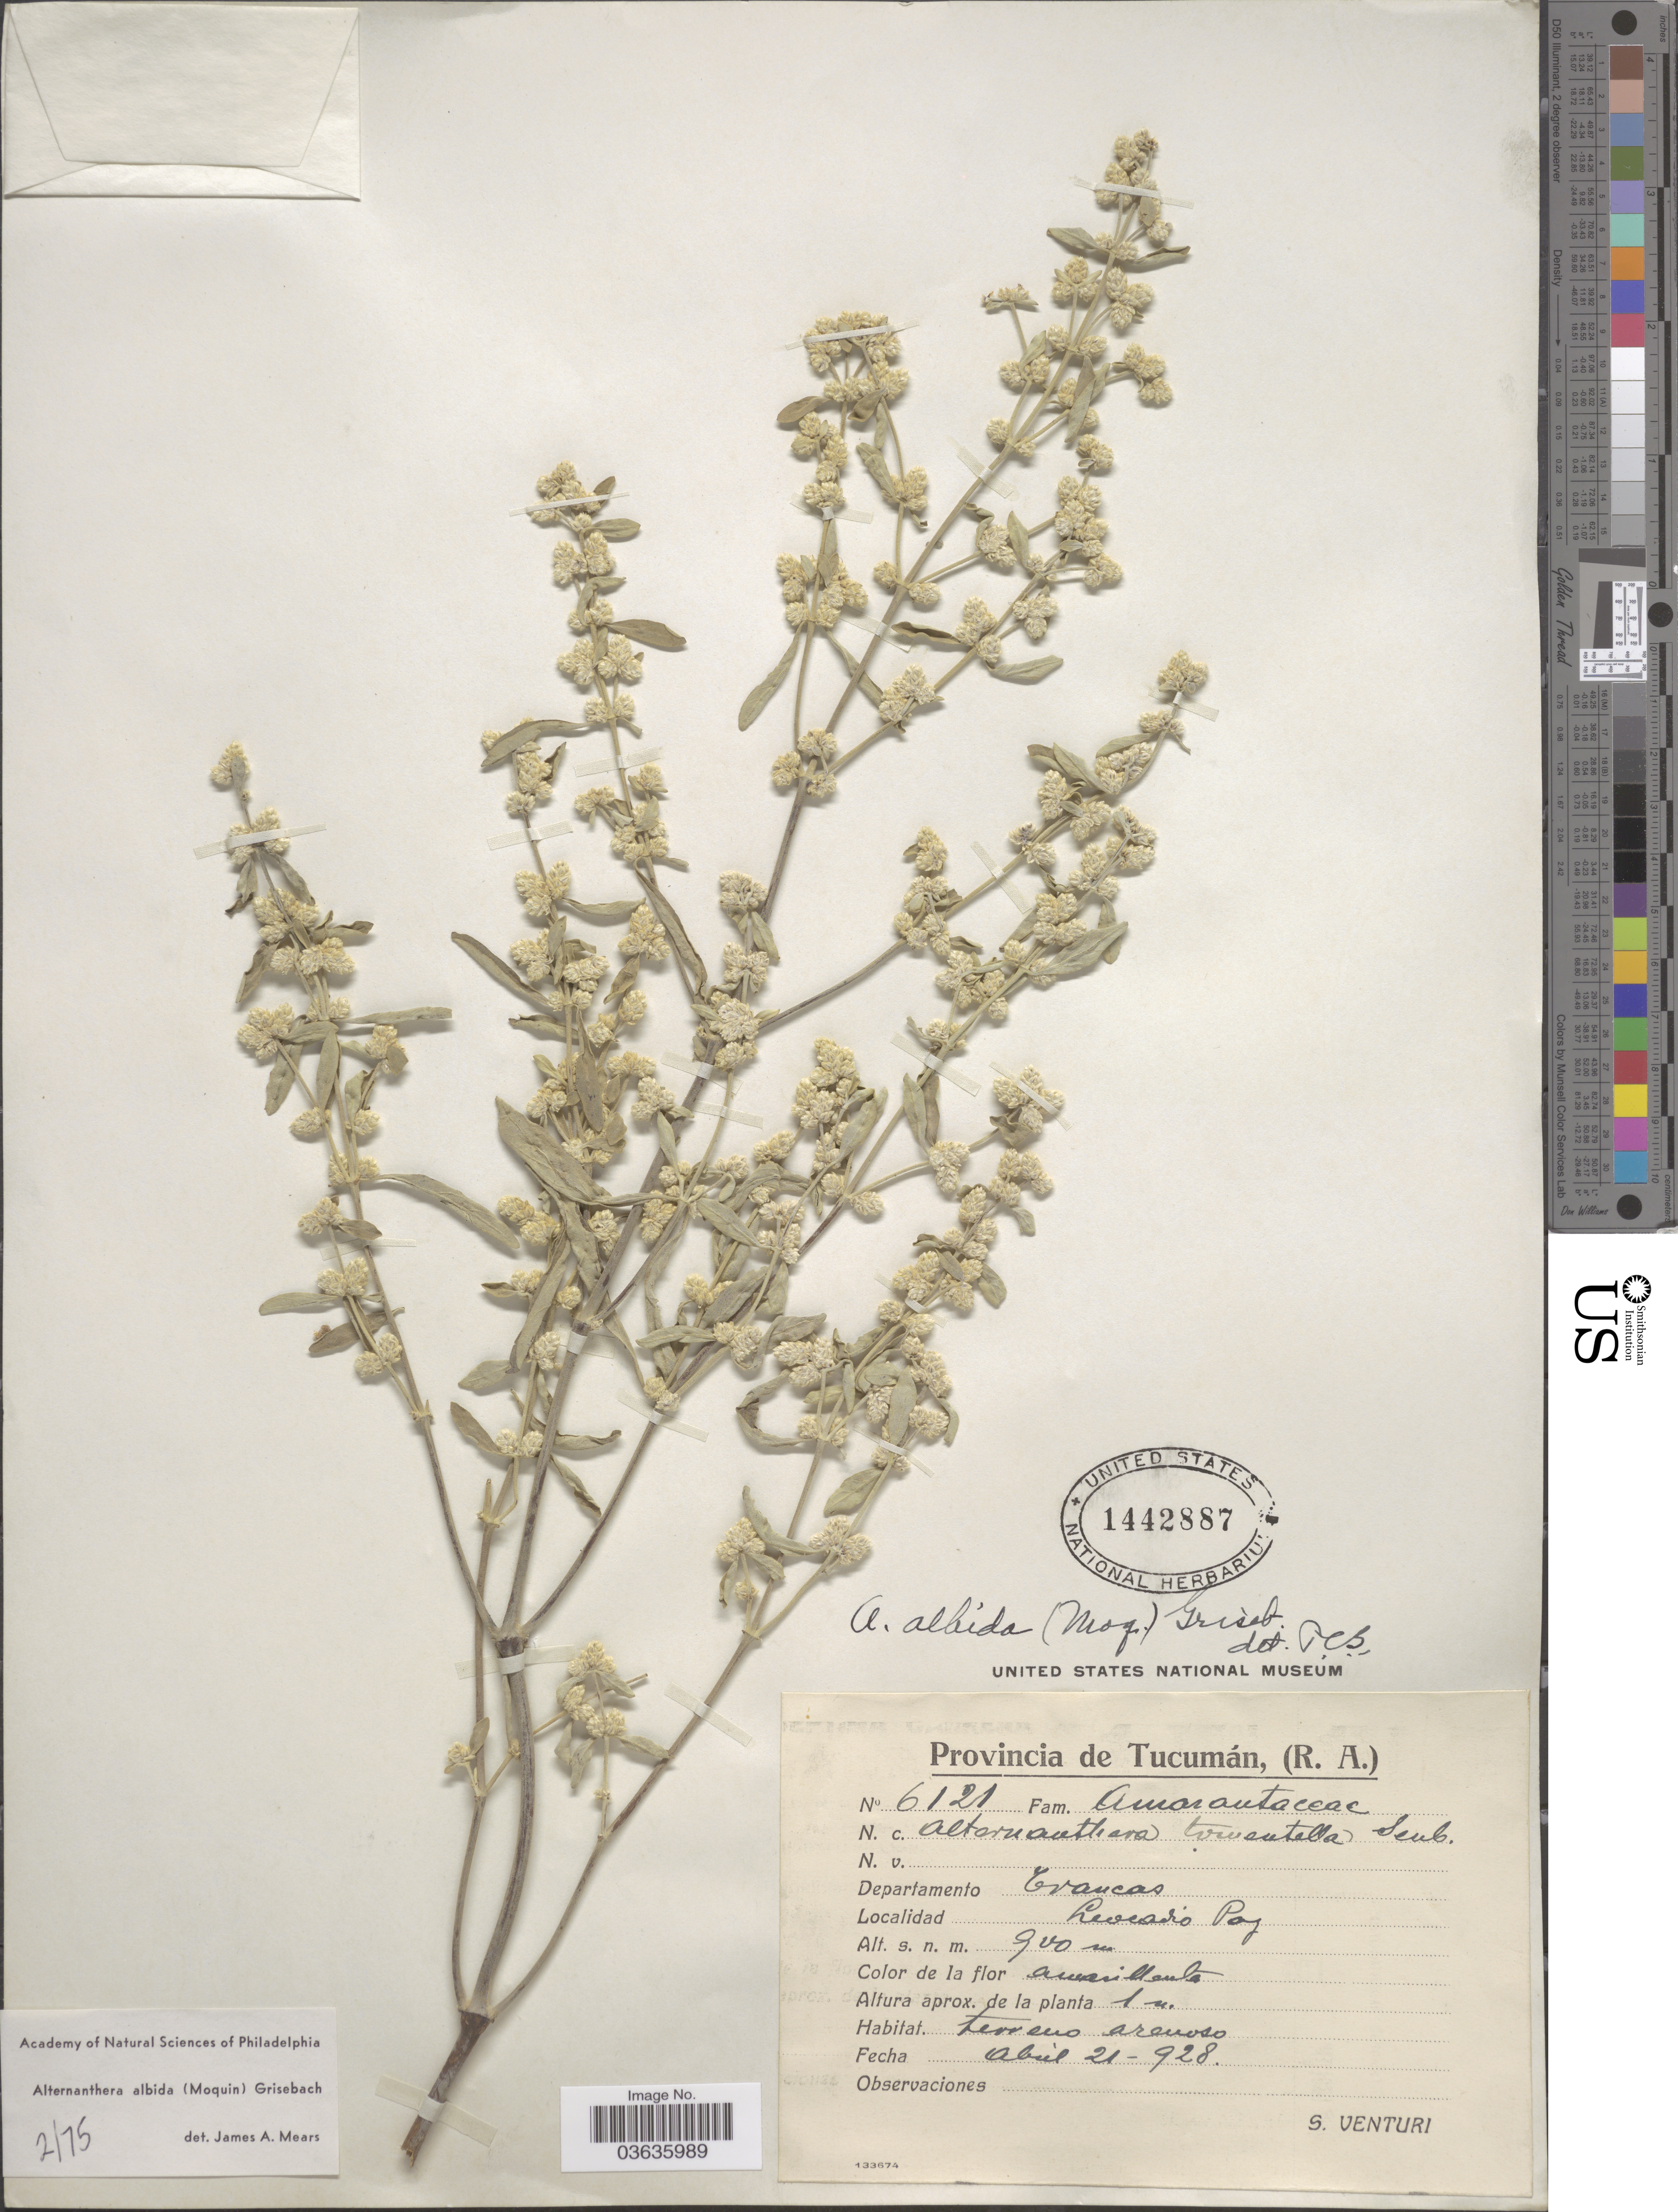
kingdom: Plantae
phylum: Tracheophyta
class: Magnoliopsida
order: Caryophyllales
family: Amaranthaceae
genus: Alternanthera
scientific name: Alternanthera albida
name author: (Moq.) Griseb.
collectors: S. Venturi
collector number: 6121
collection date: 1928-04-21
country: Argentina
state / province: Tucuman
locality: Departamento Trancas. Leocadio Paz.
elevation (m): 900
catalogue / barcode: US 1442887